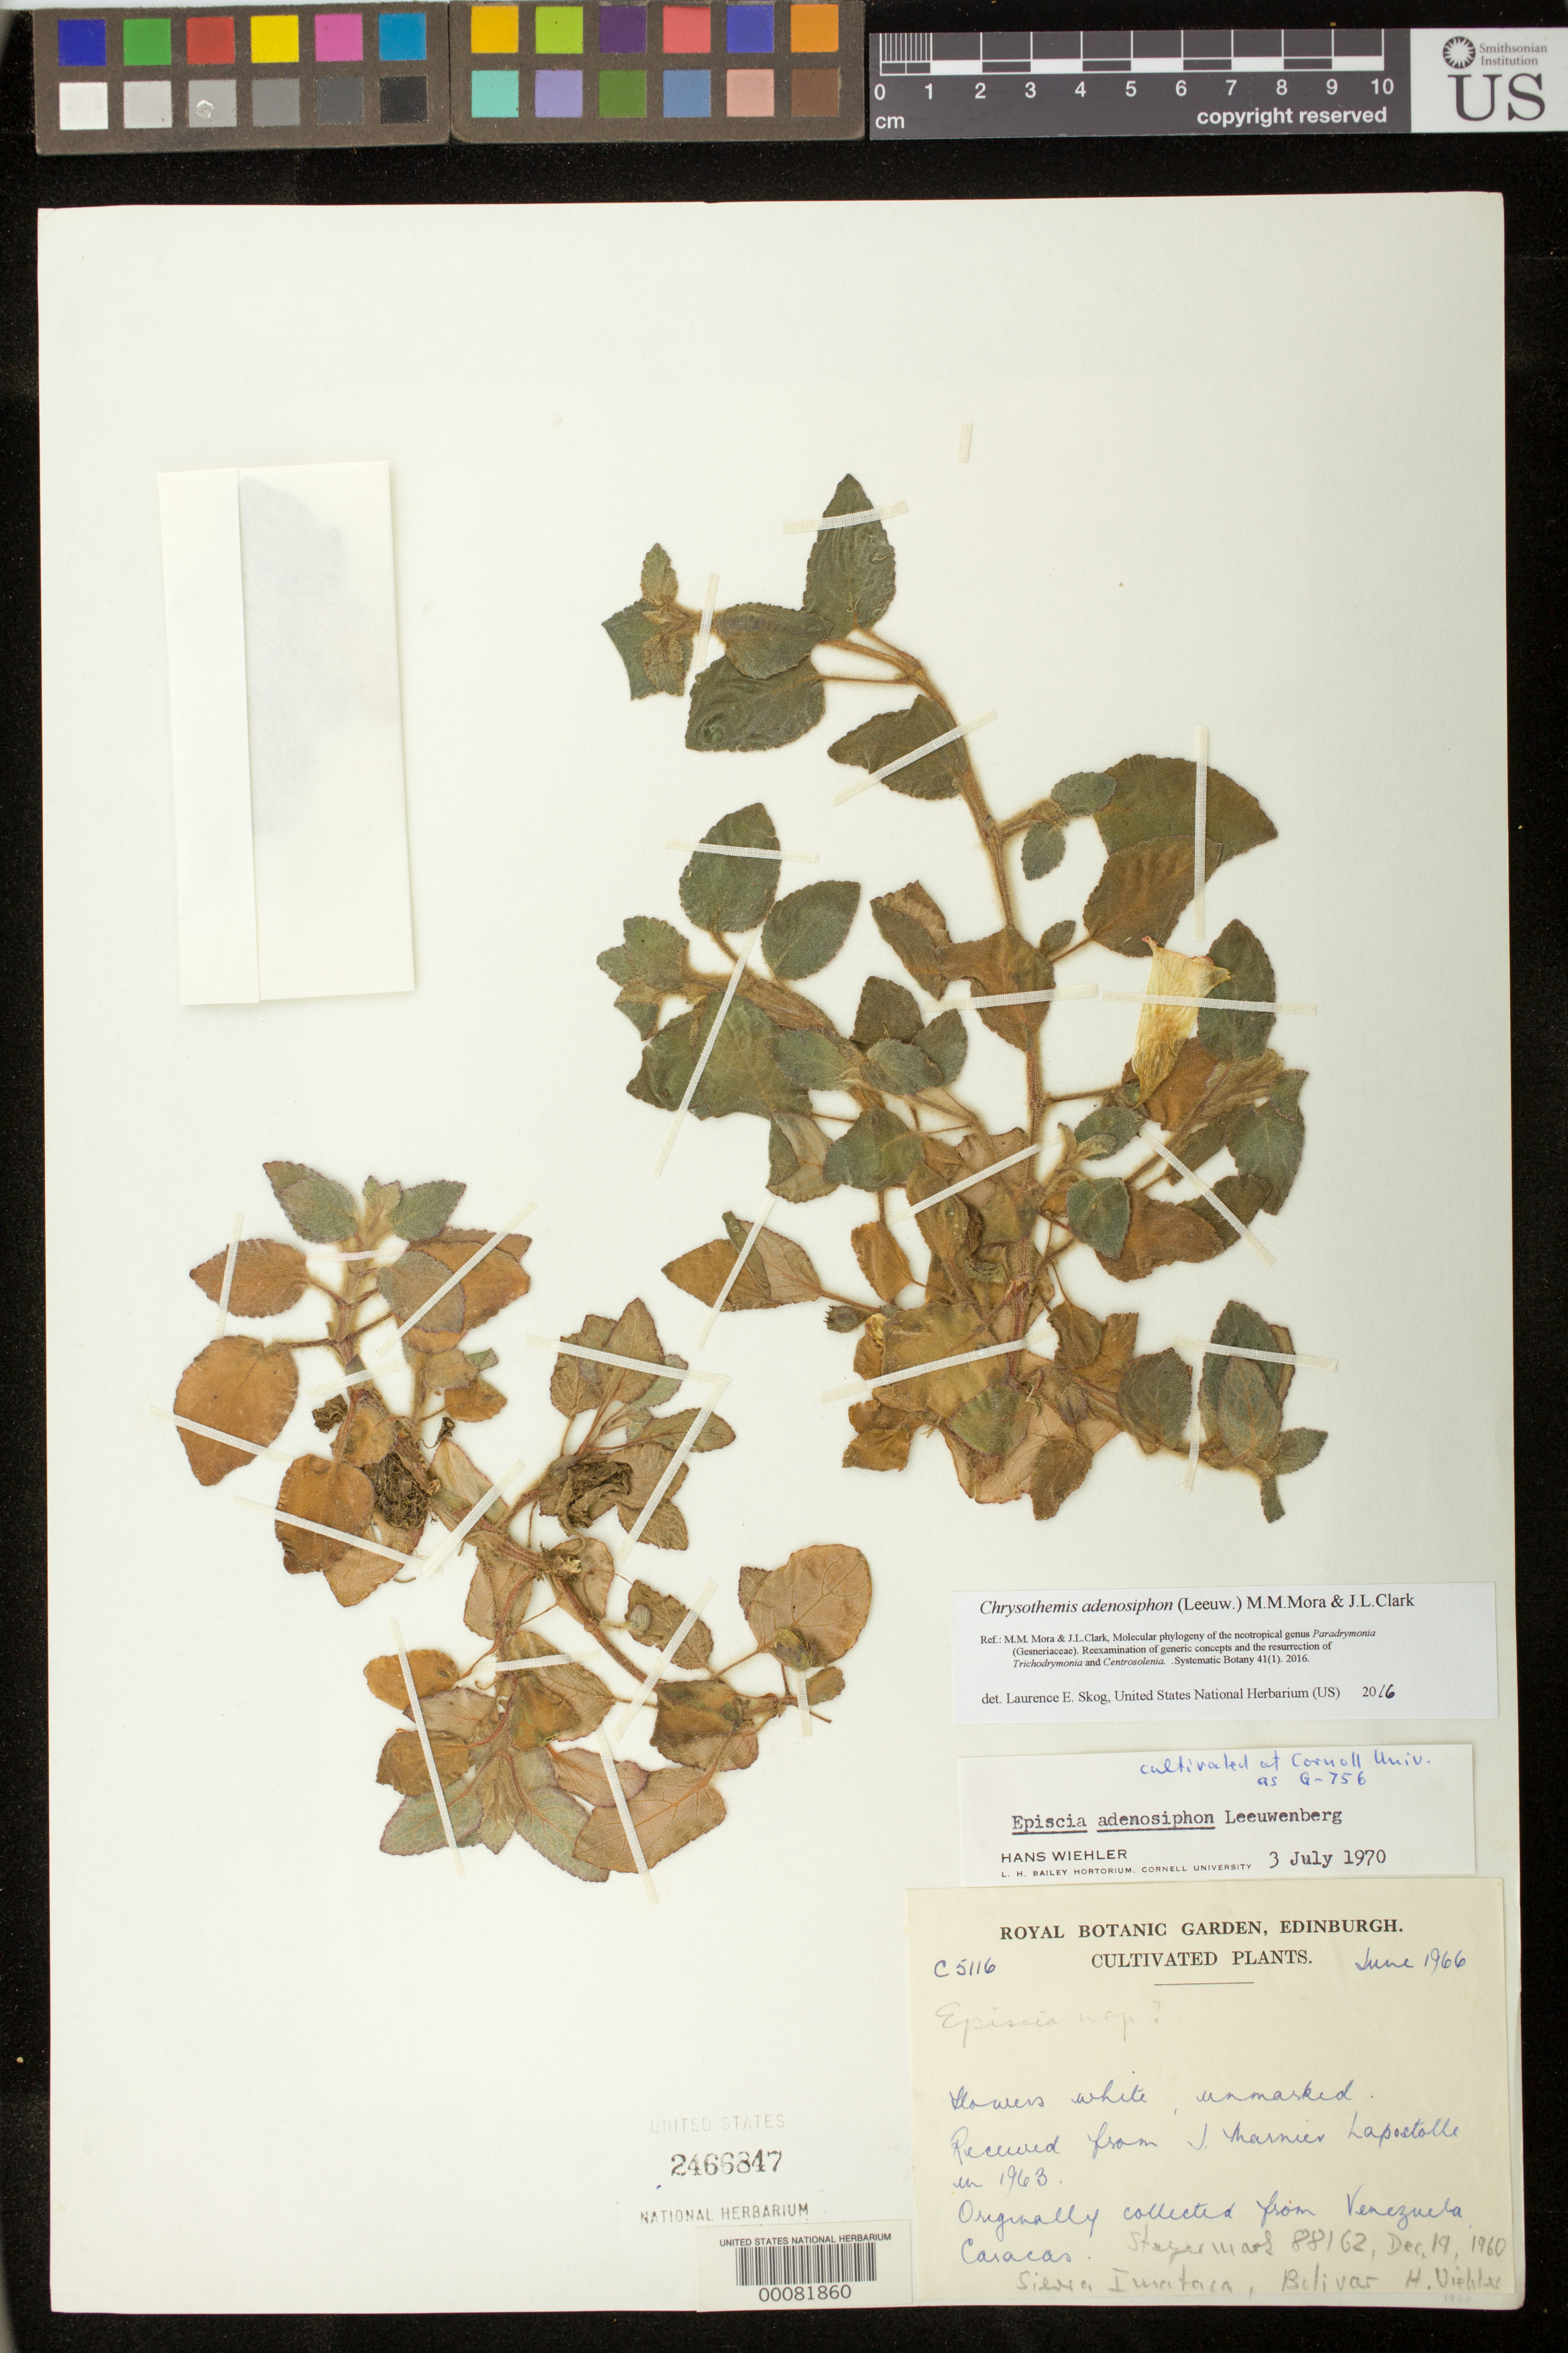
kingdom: Plantae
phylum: Tracheophyta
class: Magnoliopsida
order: Lamiales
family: Gesneriaceae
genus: Chrysothemis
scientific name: Chrysothemis adenosiphon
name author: (Leeuw.) M.M. Mora & J.L. Clark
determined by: Skog, Laurence E.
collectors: RBG Edinburgh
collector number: C. 5116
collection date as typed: Jun 1966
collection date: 1966-06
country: Venezuela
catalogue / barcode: US 2466847